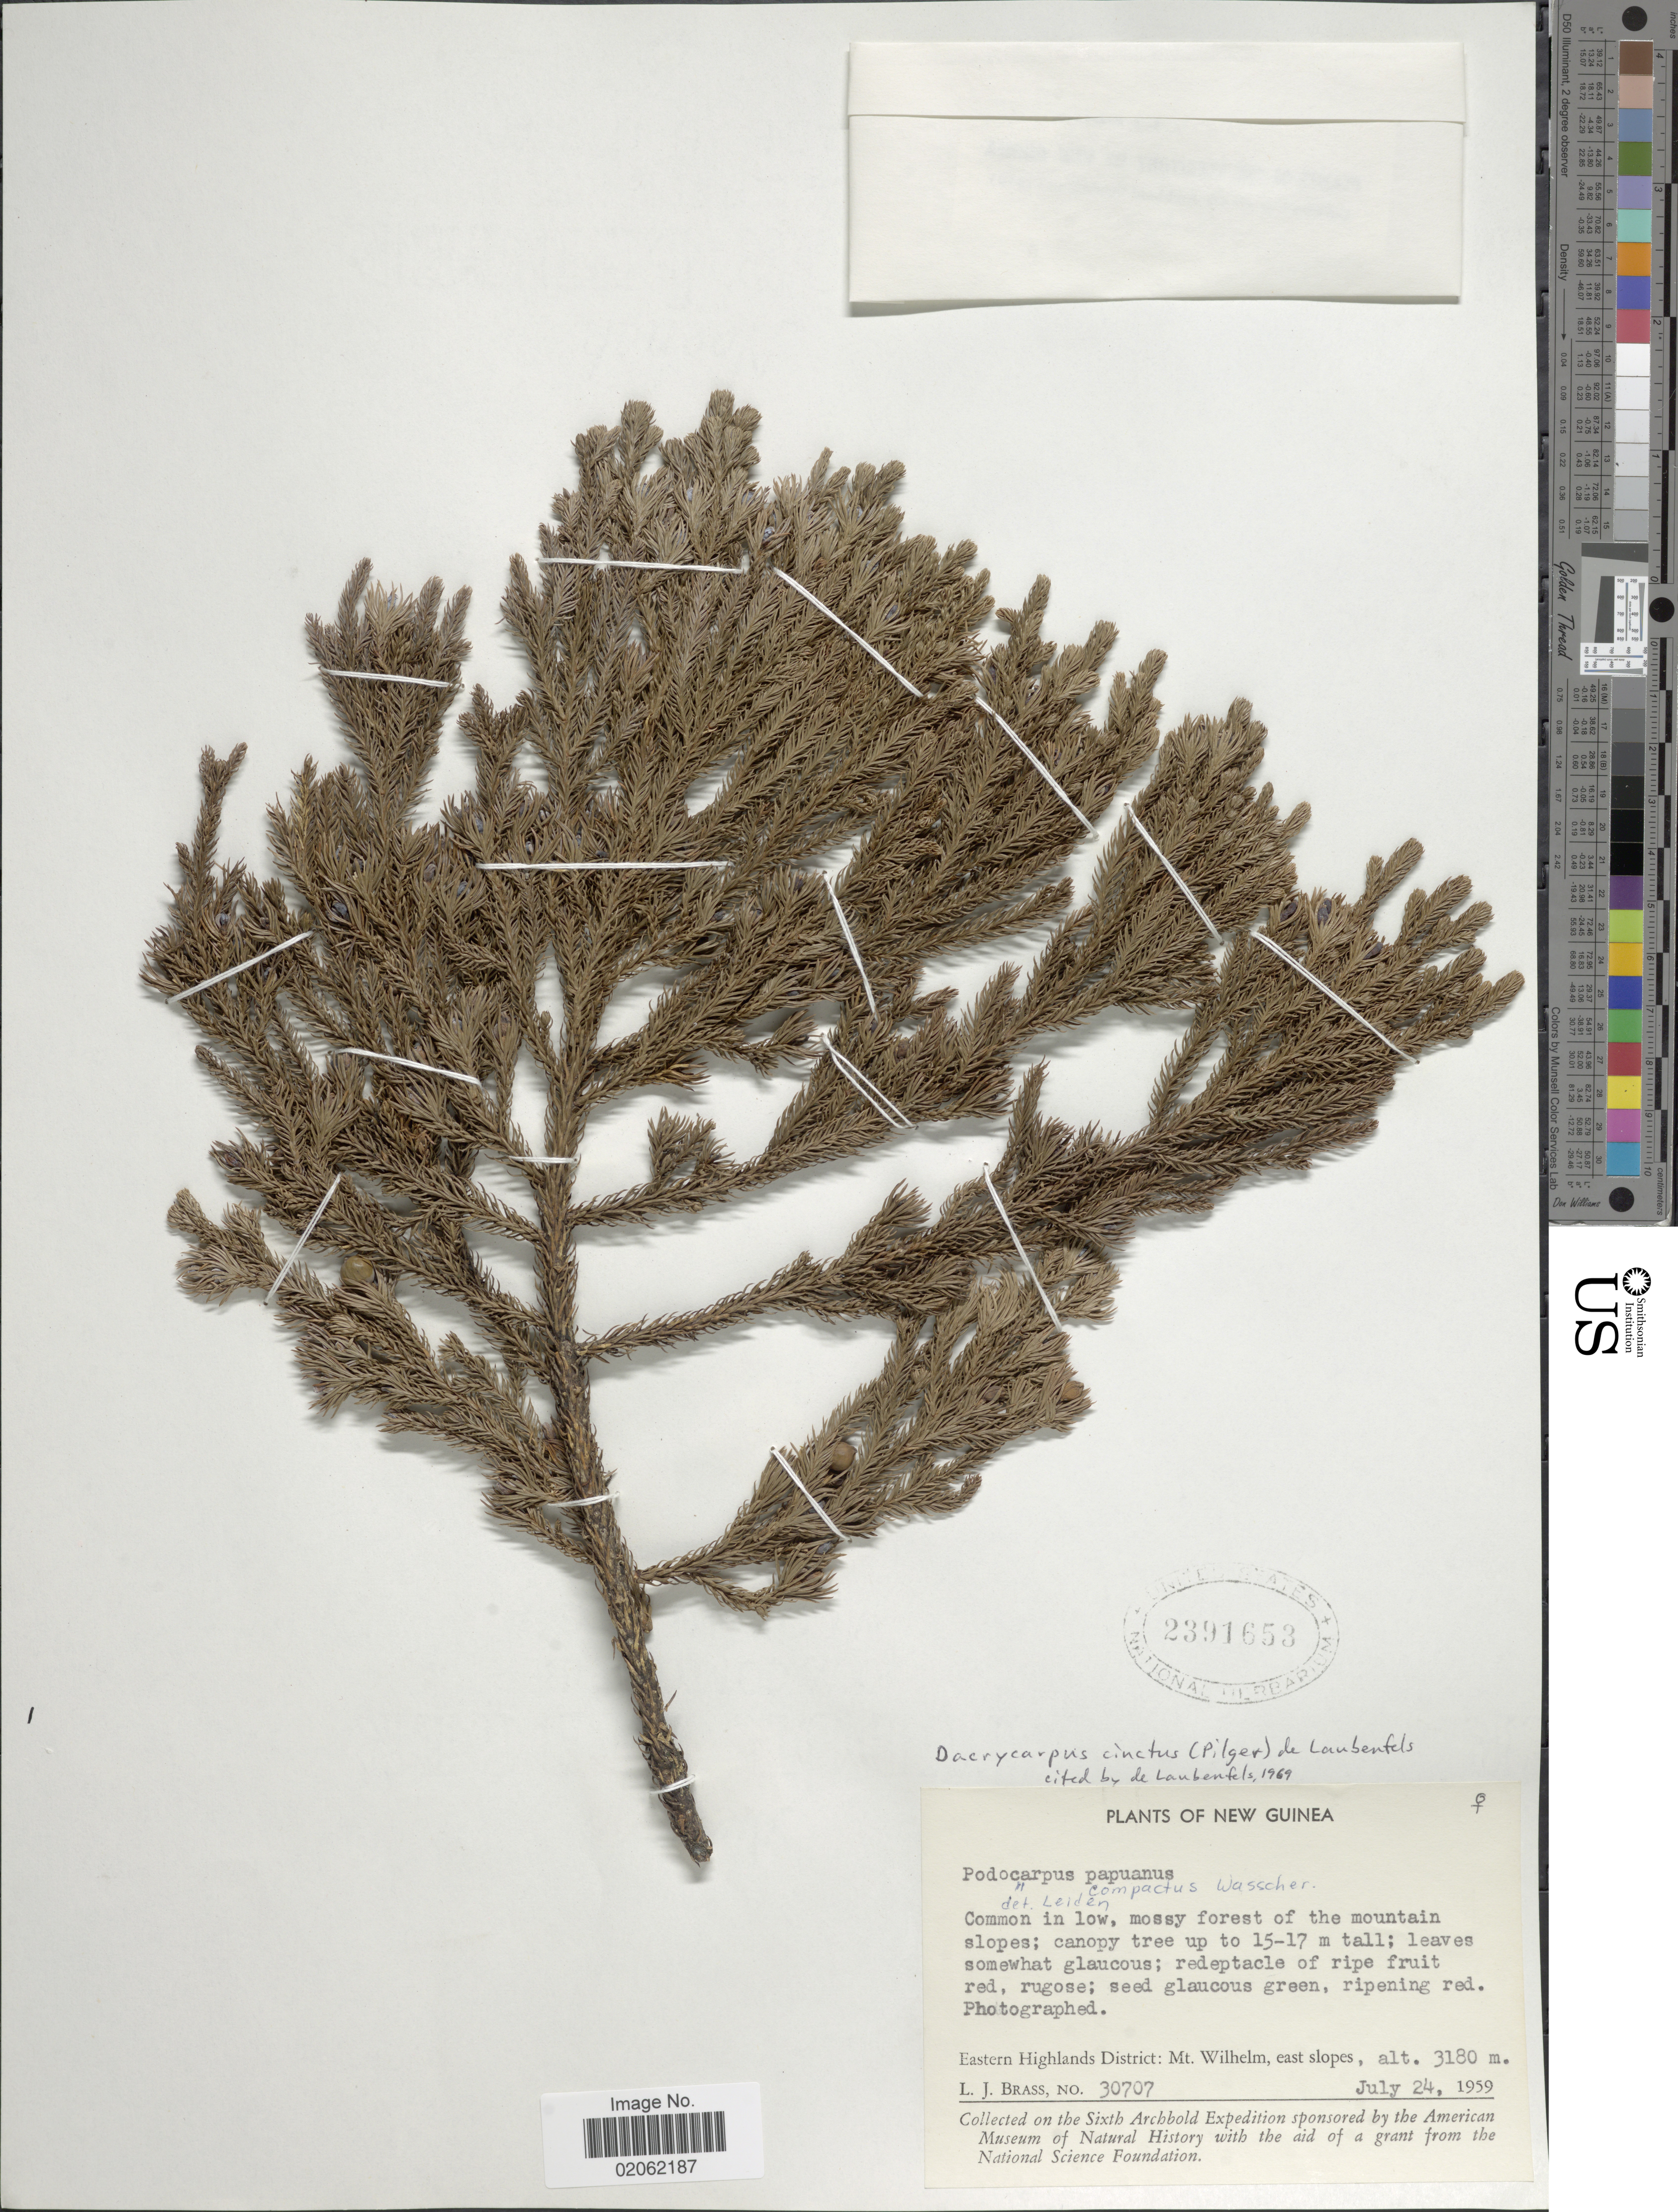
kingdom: Plantae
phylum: Tracheophyta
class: Pinopsida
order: Pinales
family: Podocarpaceae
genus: Dacrycarpus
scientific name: Dacrycarpus cinctus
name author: (Pilg.) de Laub.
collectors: L. J. Brass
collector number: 30707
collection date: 1959-07-24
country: Papua New Guinea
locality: New Guinea, Eastern Highlands District: Mt. Wilhelm, east slopes.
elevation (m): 3180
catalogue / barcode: US 2391653